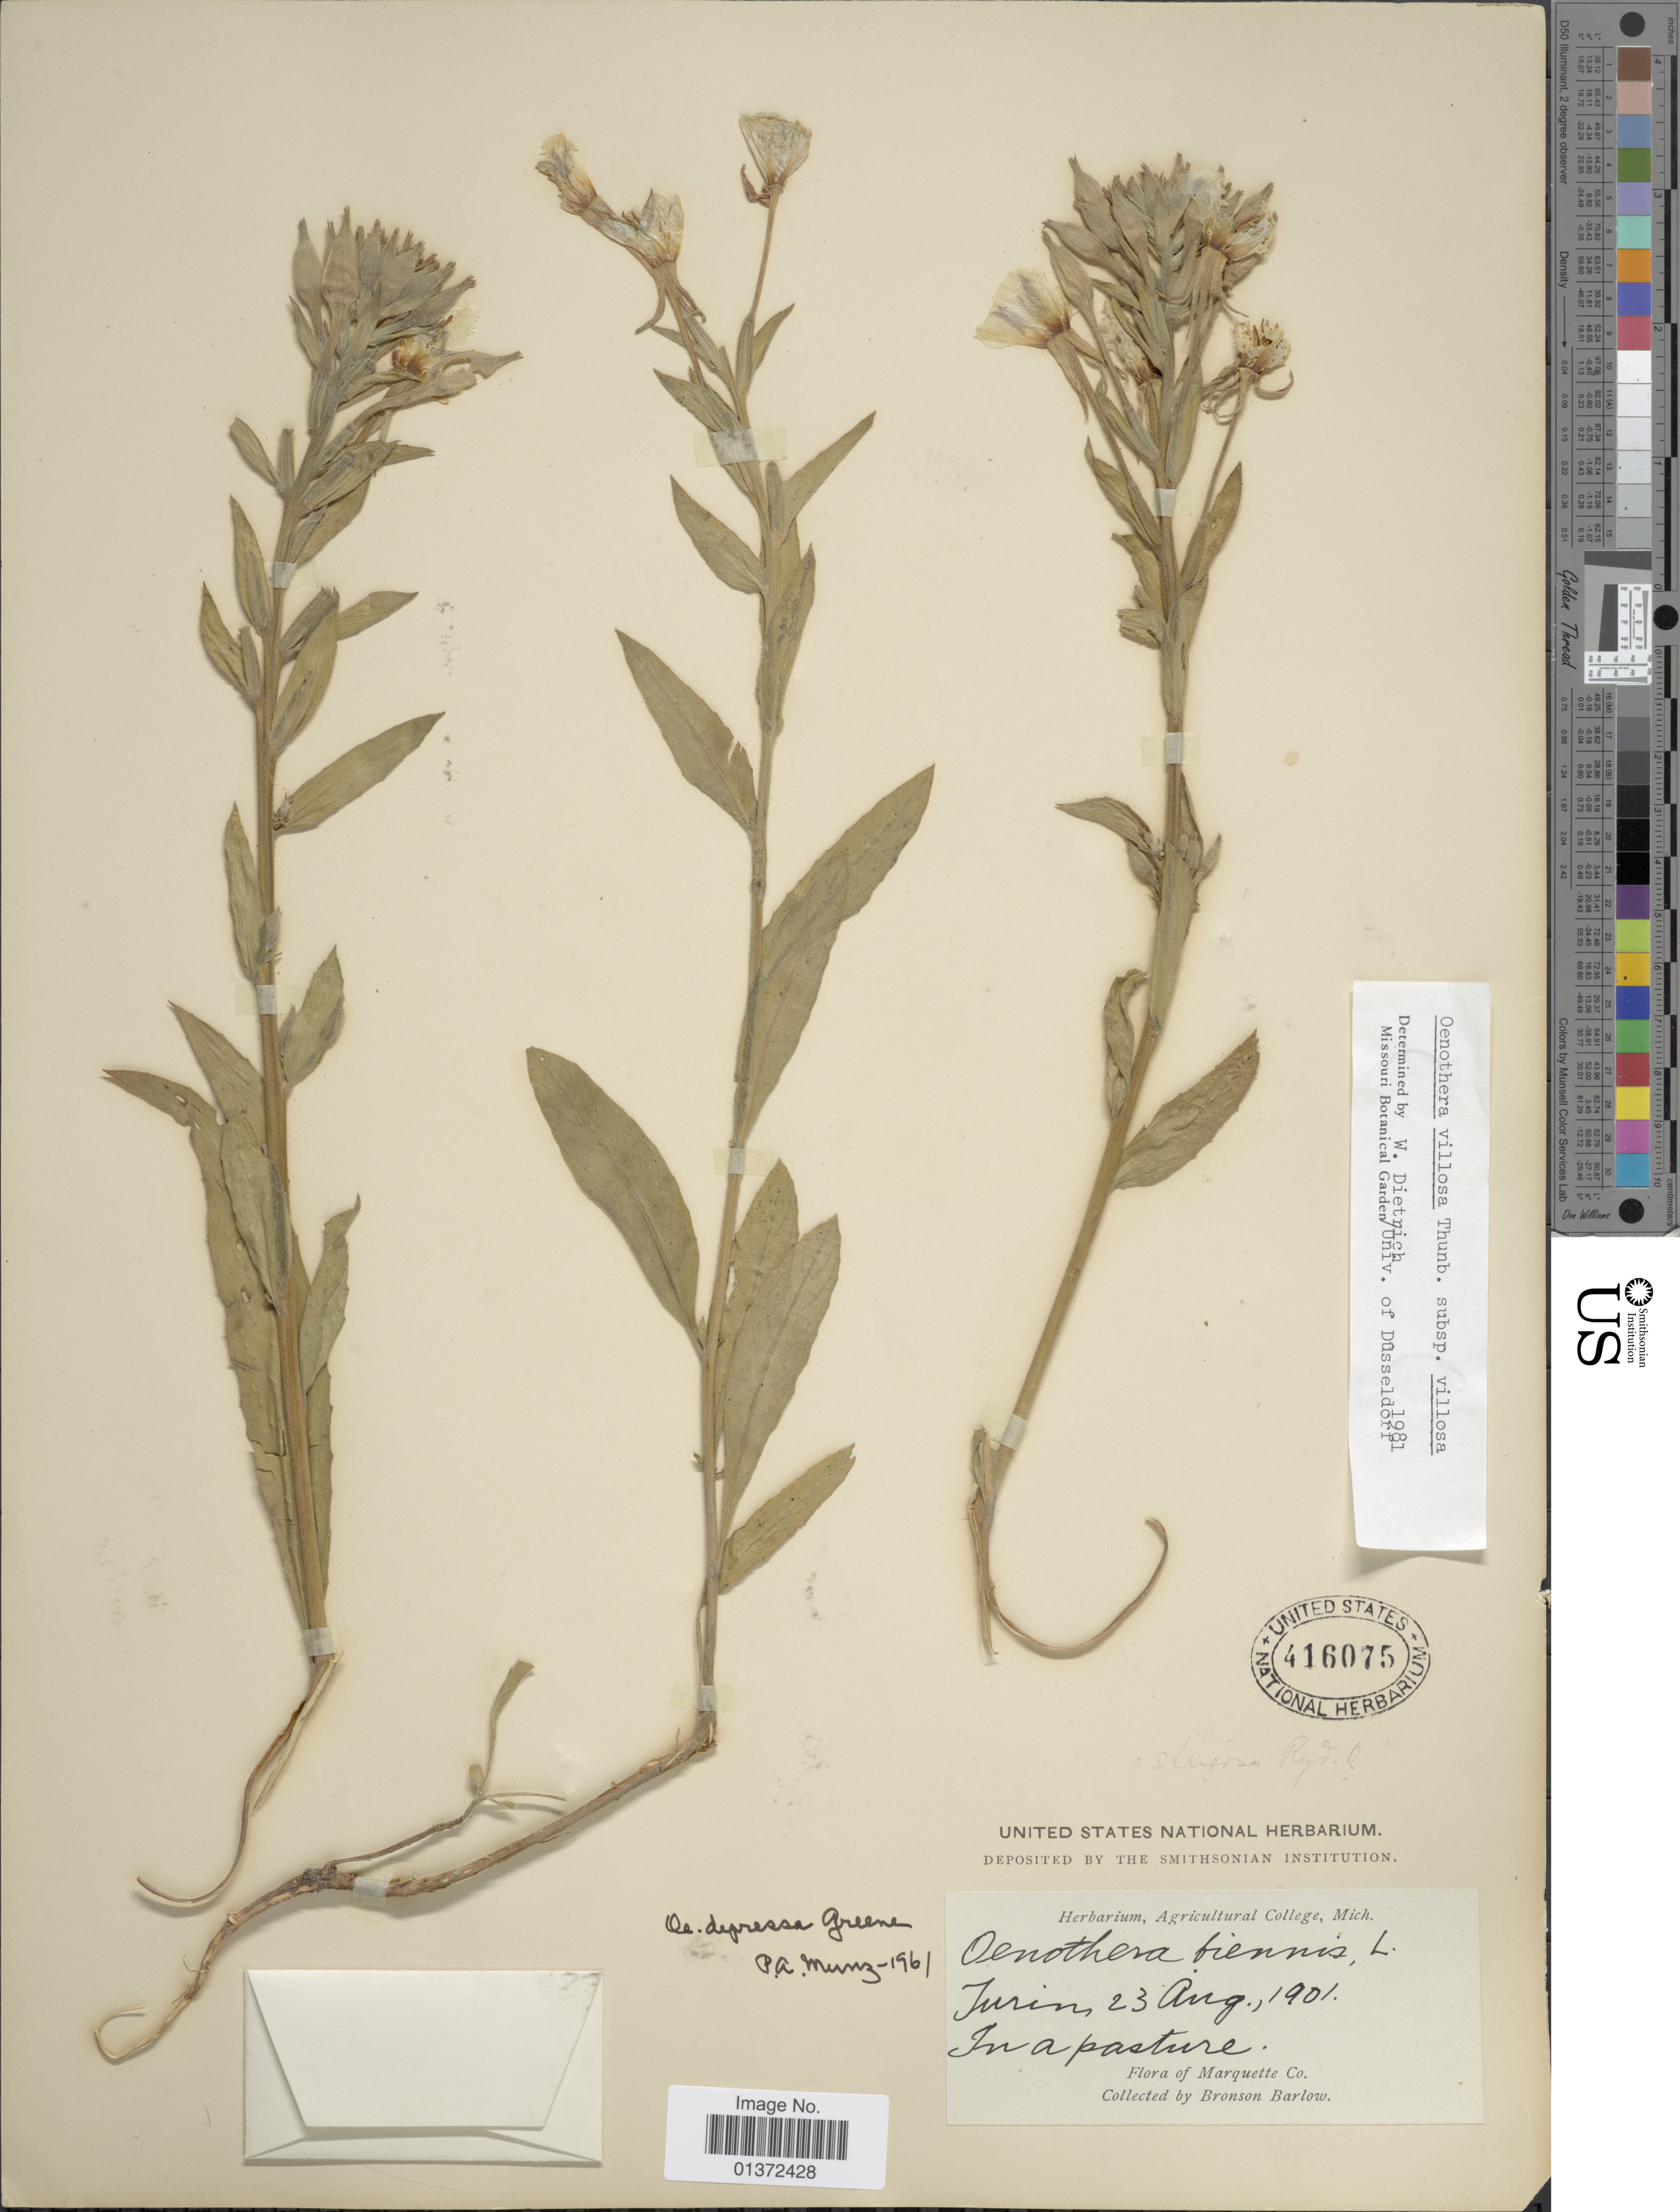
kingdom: Plantae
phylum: Tracheophyta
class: Magnoliopsida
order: Myrtales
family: Onagraceae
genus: Oenothera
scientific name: Oenothera villosa subsp. villosa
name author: Thunb.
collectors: Barlow, B.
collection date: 1901-08-23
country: United States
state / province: Michigan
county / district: Marquette Co.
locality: Jurin.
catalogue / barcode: US 416075